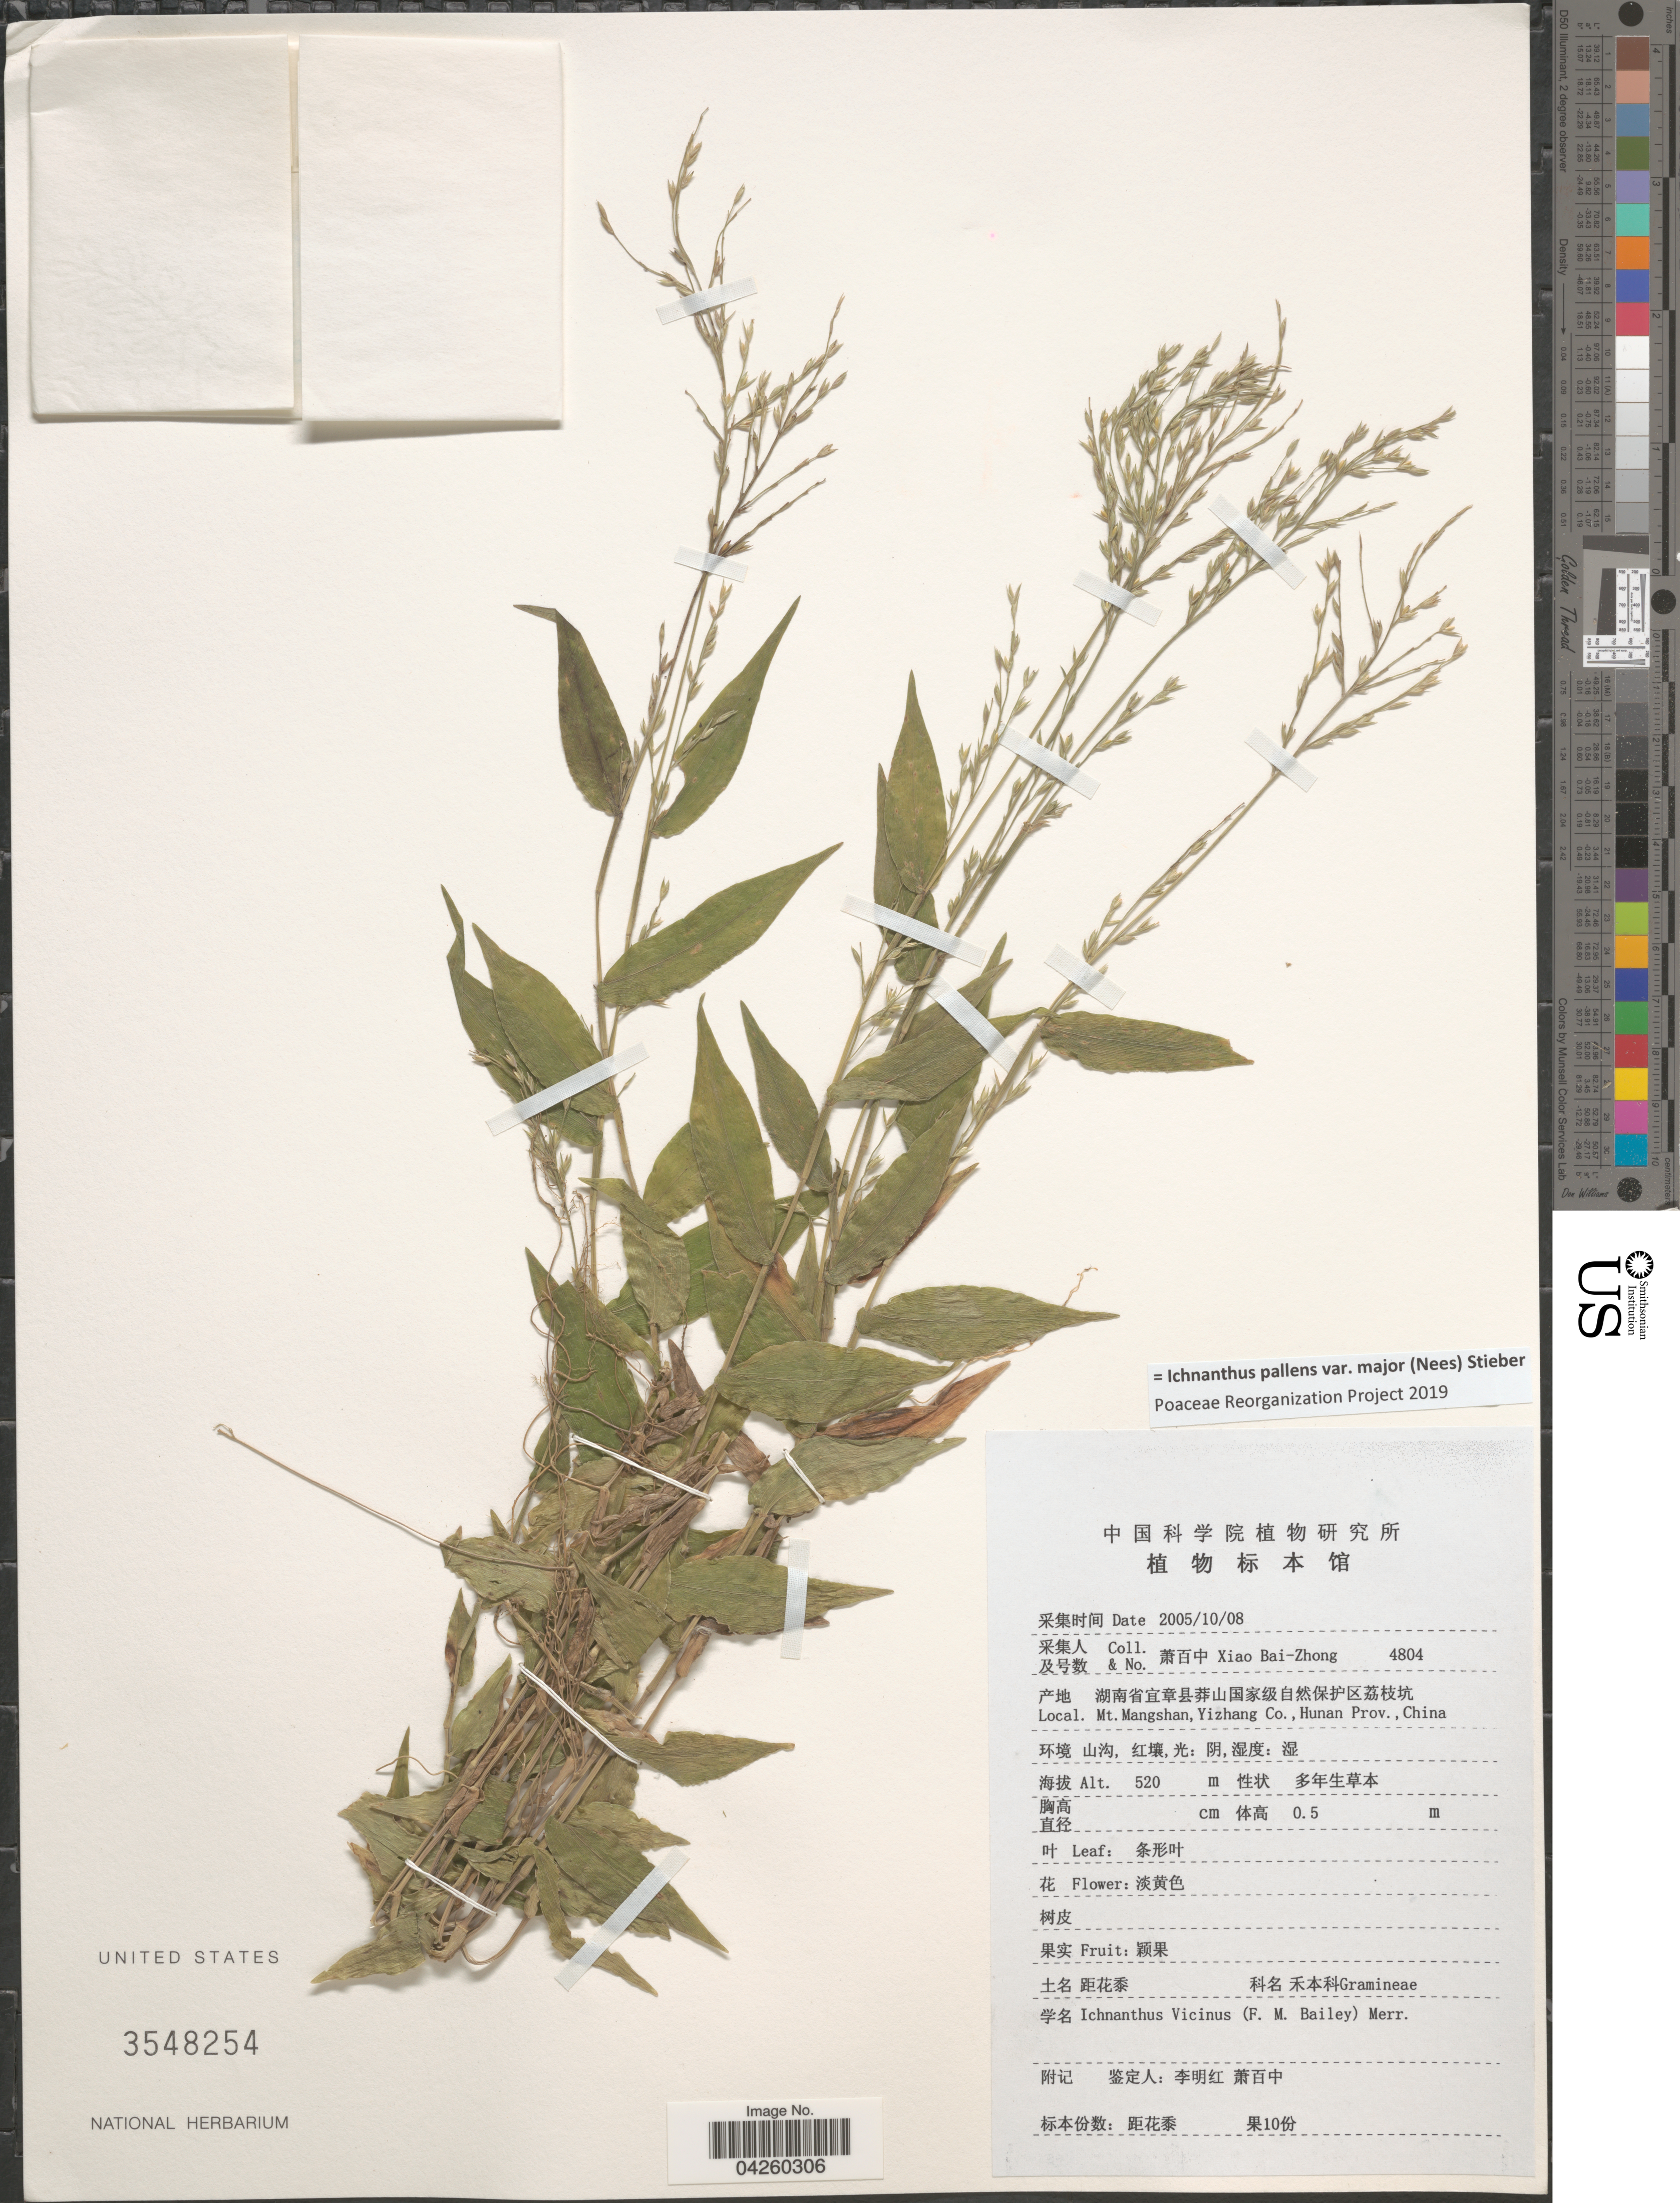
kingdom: Plantae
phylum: Tracheophyta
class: Liliopsida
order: Poales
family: Poaceae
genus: Ichnanthus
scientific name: Ichnanthus pallens var. major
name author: (Nees) Stieber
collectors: B. Z. Xiao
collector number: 4804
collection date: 2005-10-08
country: China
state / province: Hunan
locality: Mt. Mongshan, Yizhang Co.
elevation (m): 520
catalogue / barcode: US 3548254